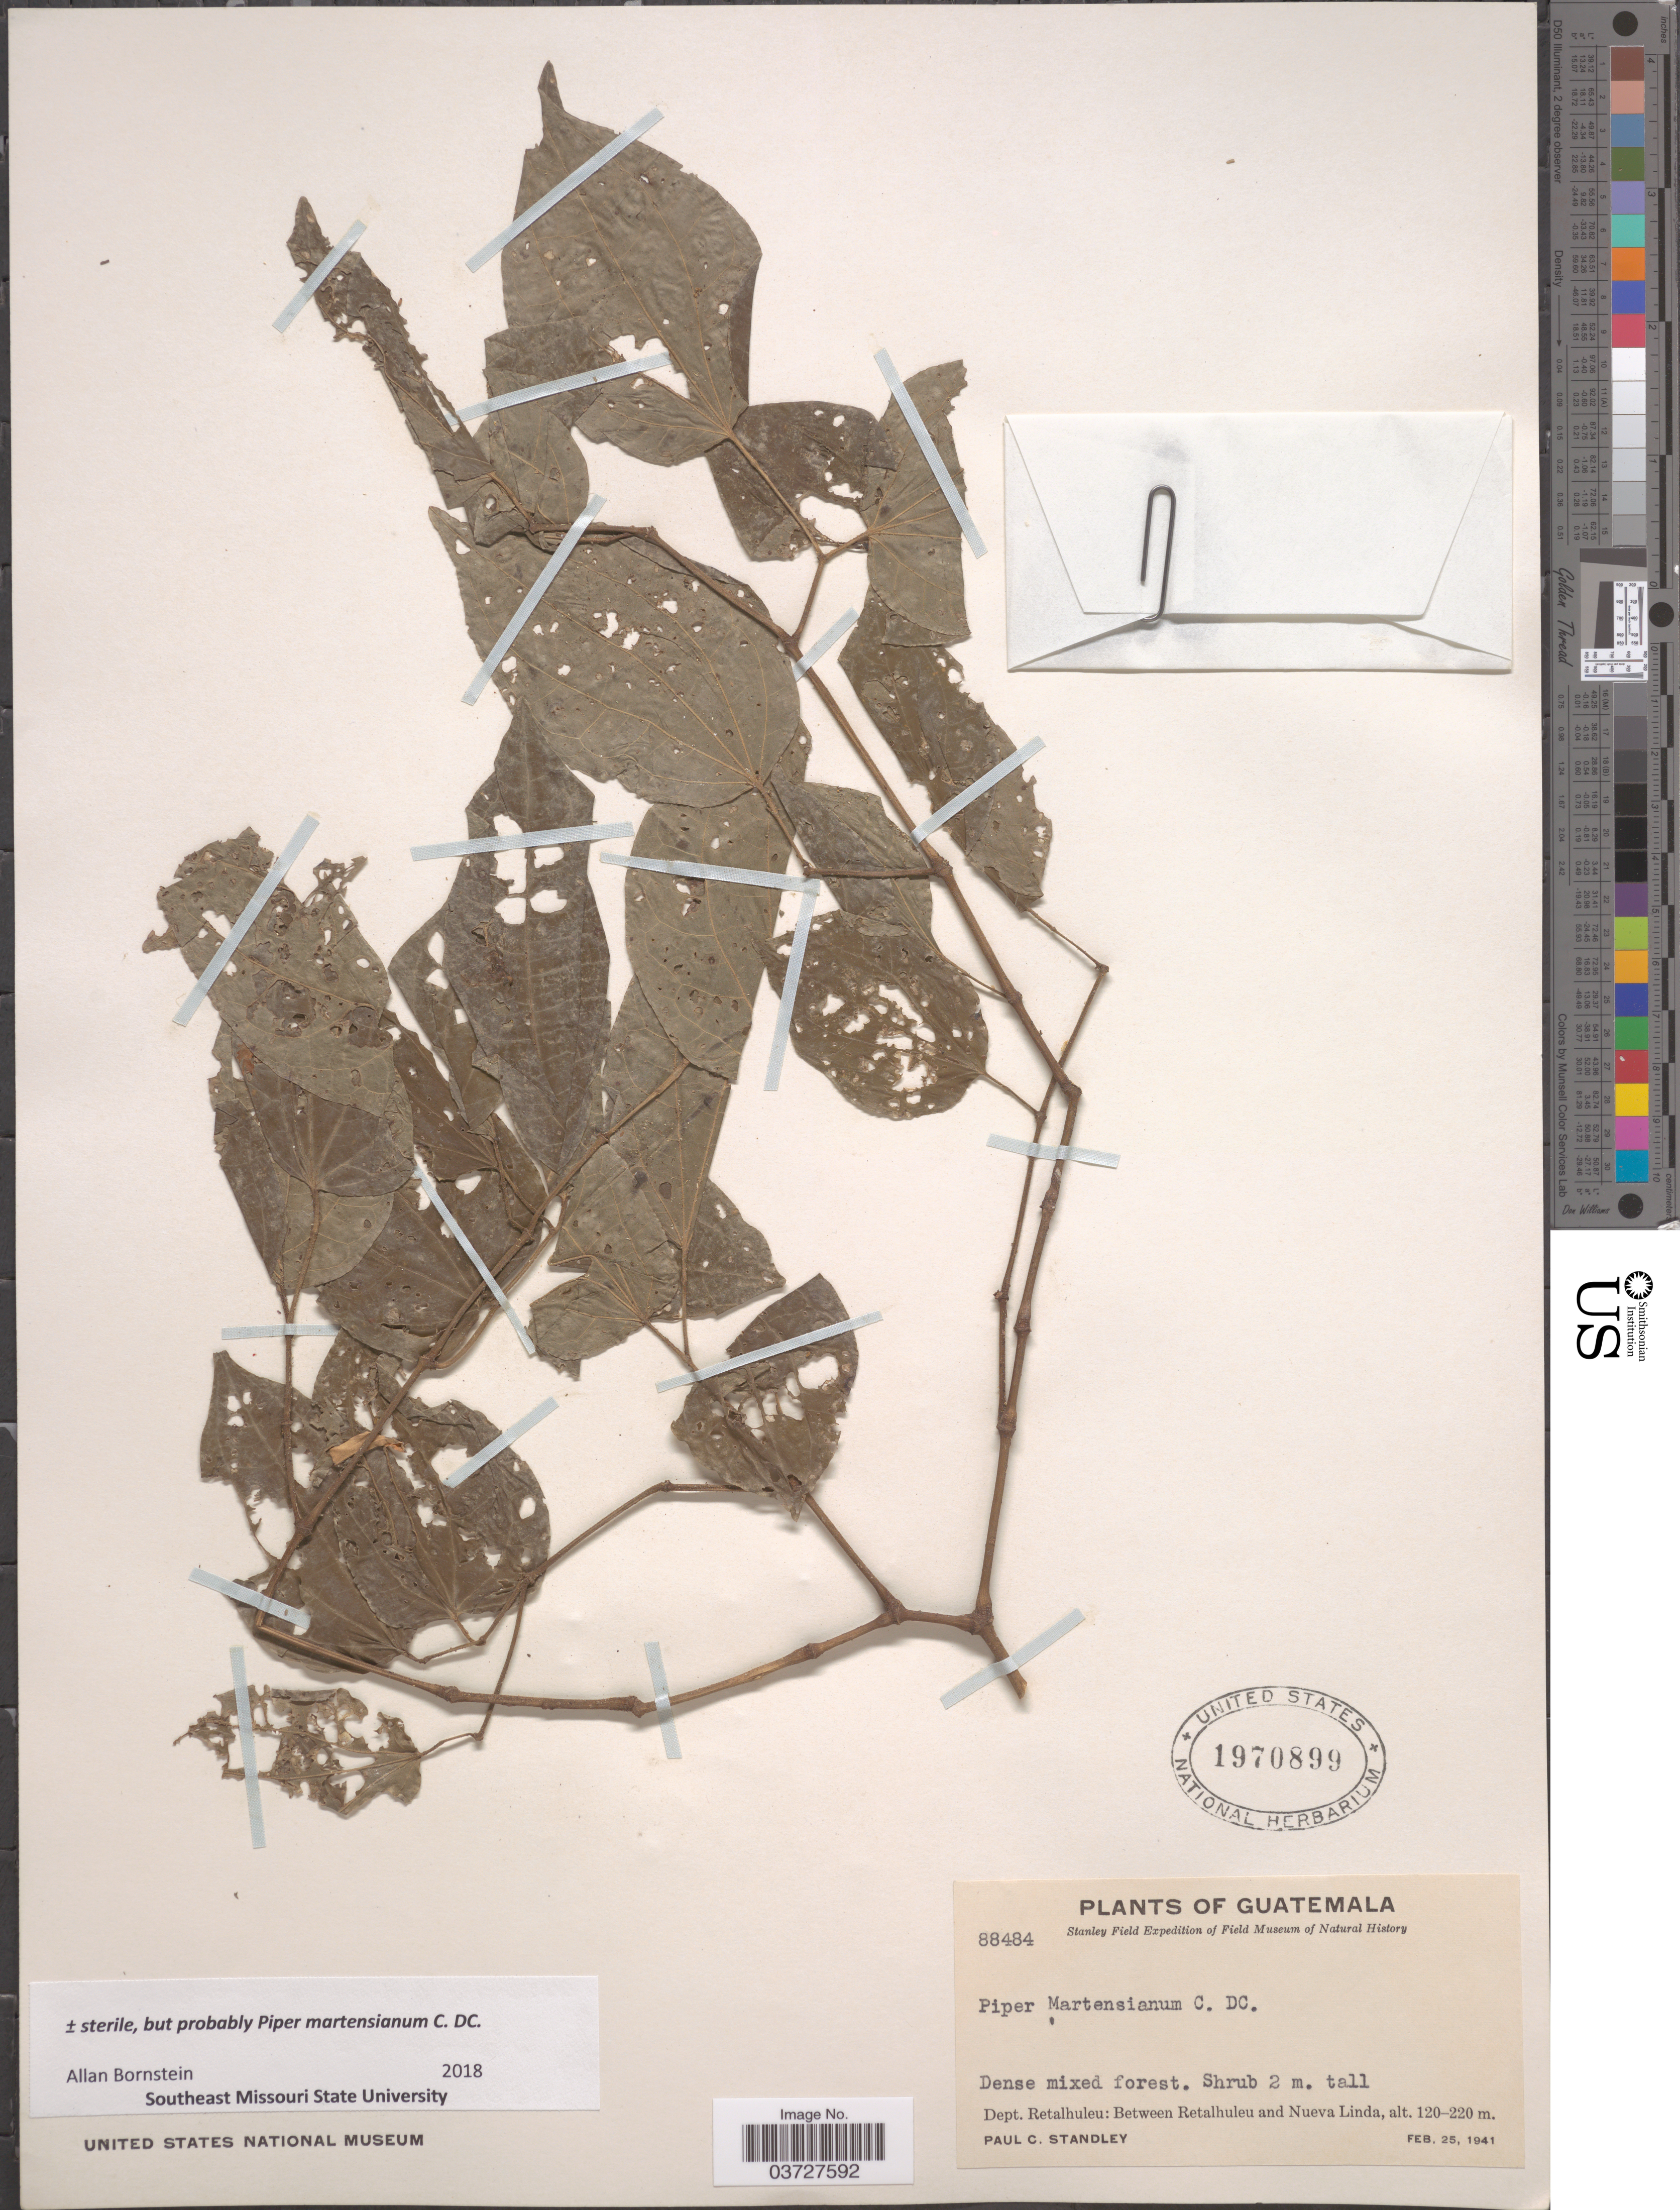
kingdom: Plantae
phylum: Tracheophyta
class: Magnoliopsida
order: Piperales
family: Piperaceae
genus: Piper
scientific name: Piper martensianum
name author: C. DC.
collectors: P. C. Standley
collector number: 88484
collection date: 1941-02-25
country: Guatemala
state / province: Retalhuleu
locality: Dept. Retalhuleu: Between Retalhuleu and Nueva Linda.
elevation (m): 120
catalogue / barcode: US 1970899